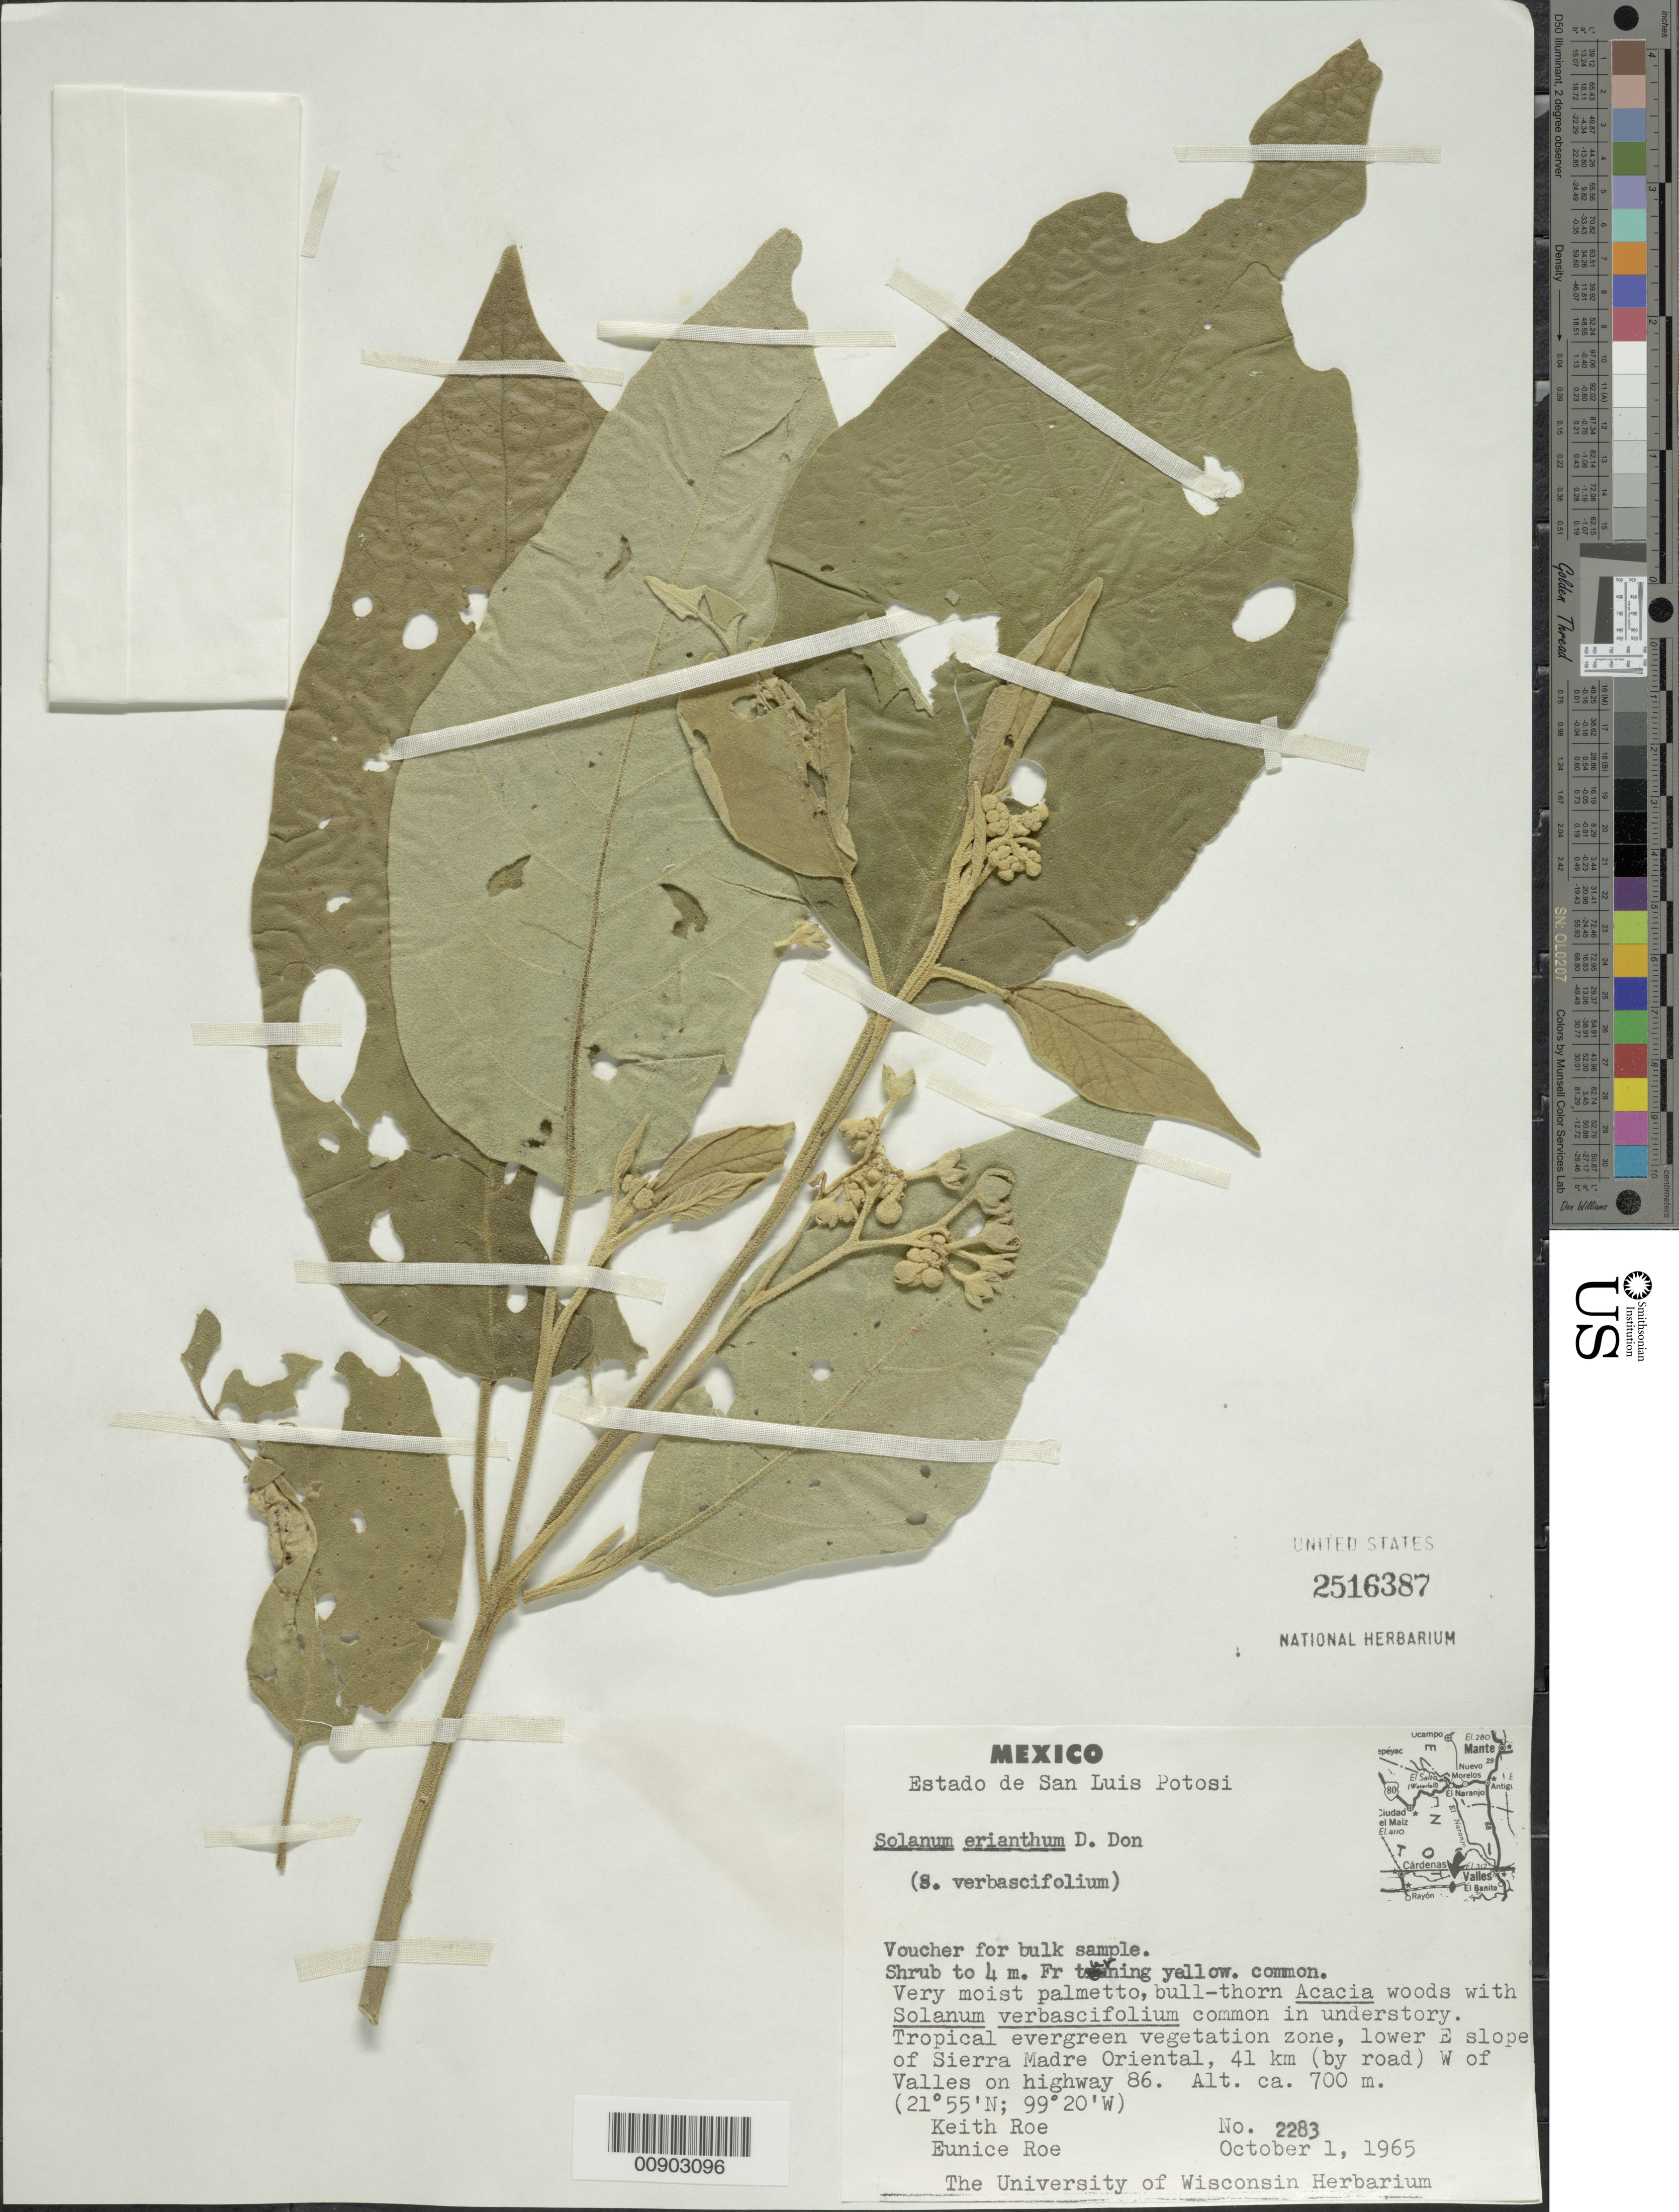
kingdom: Plantae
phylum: Tracheophyta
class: Magnoliopsida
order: Solanales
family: Solanaceae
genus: Solanum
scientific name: Solanum erianthum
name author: D. Don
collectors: K. E. Roe & E. Roe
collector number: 2283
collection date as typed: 01 Oct 1965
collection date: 1965-10-01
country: Mexico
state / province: San Luis Potosí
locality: Lower E slope of Sierra Madre Oriental, 41 km (by road) W of Valles on highway 86. San Luis Potosí.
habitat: Very moist palmetto,bull-thorn Acacia woods w/Solanum verbascifolium common in understory. Tropical evergreen vegetation zone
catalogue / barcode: US 2516387